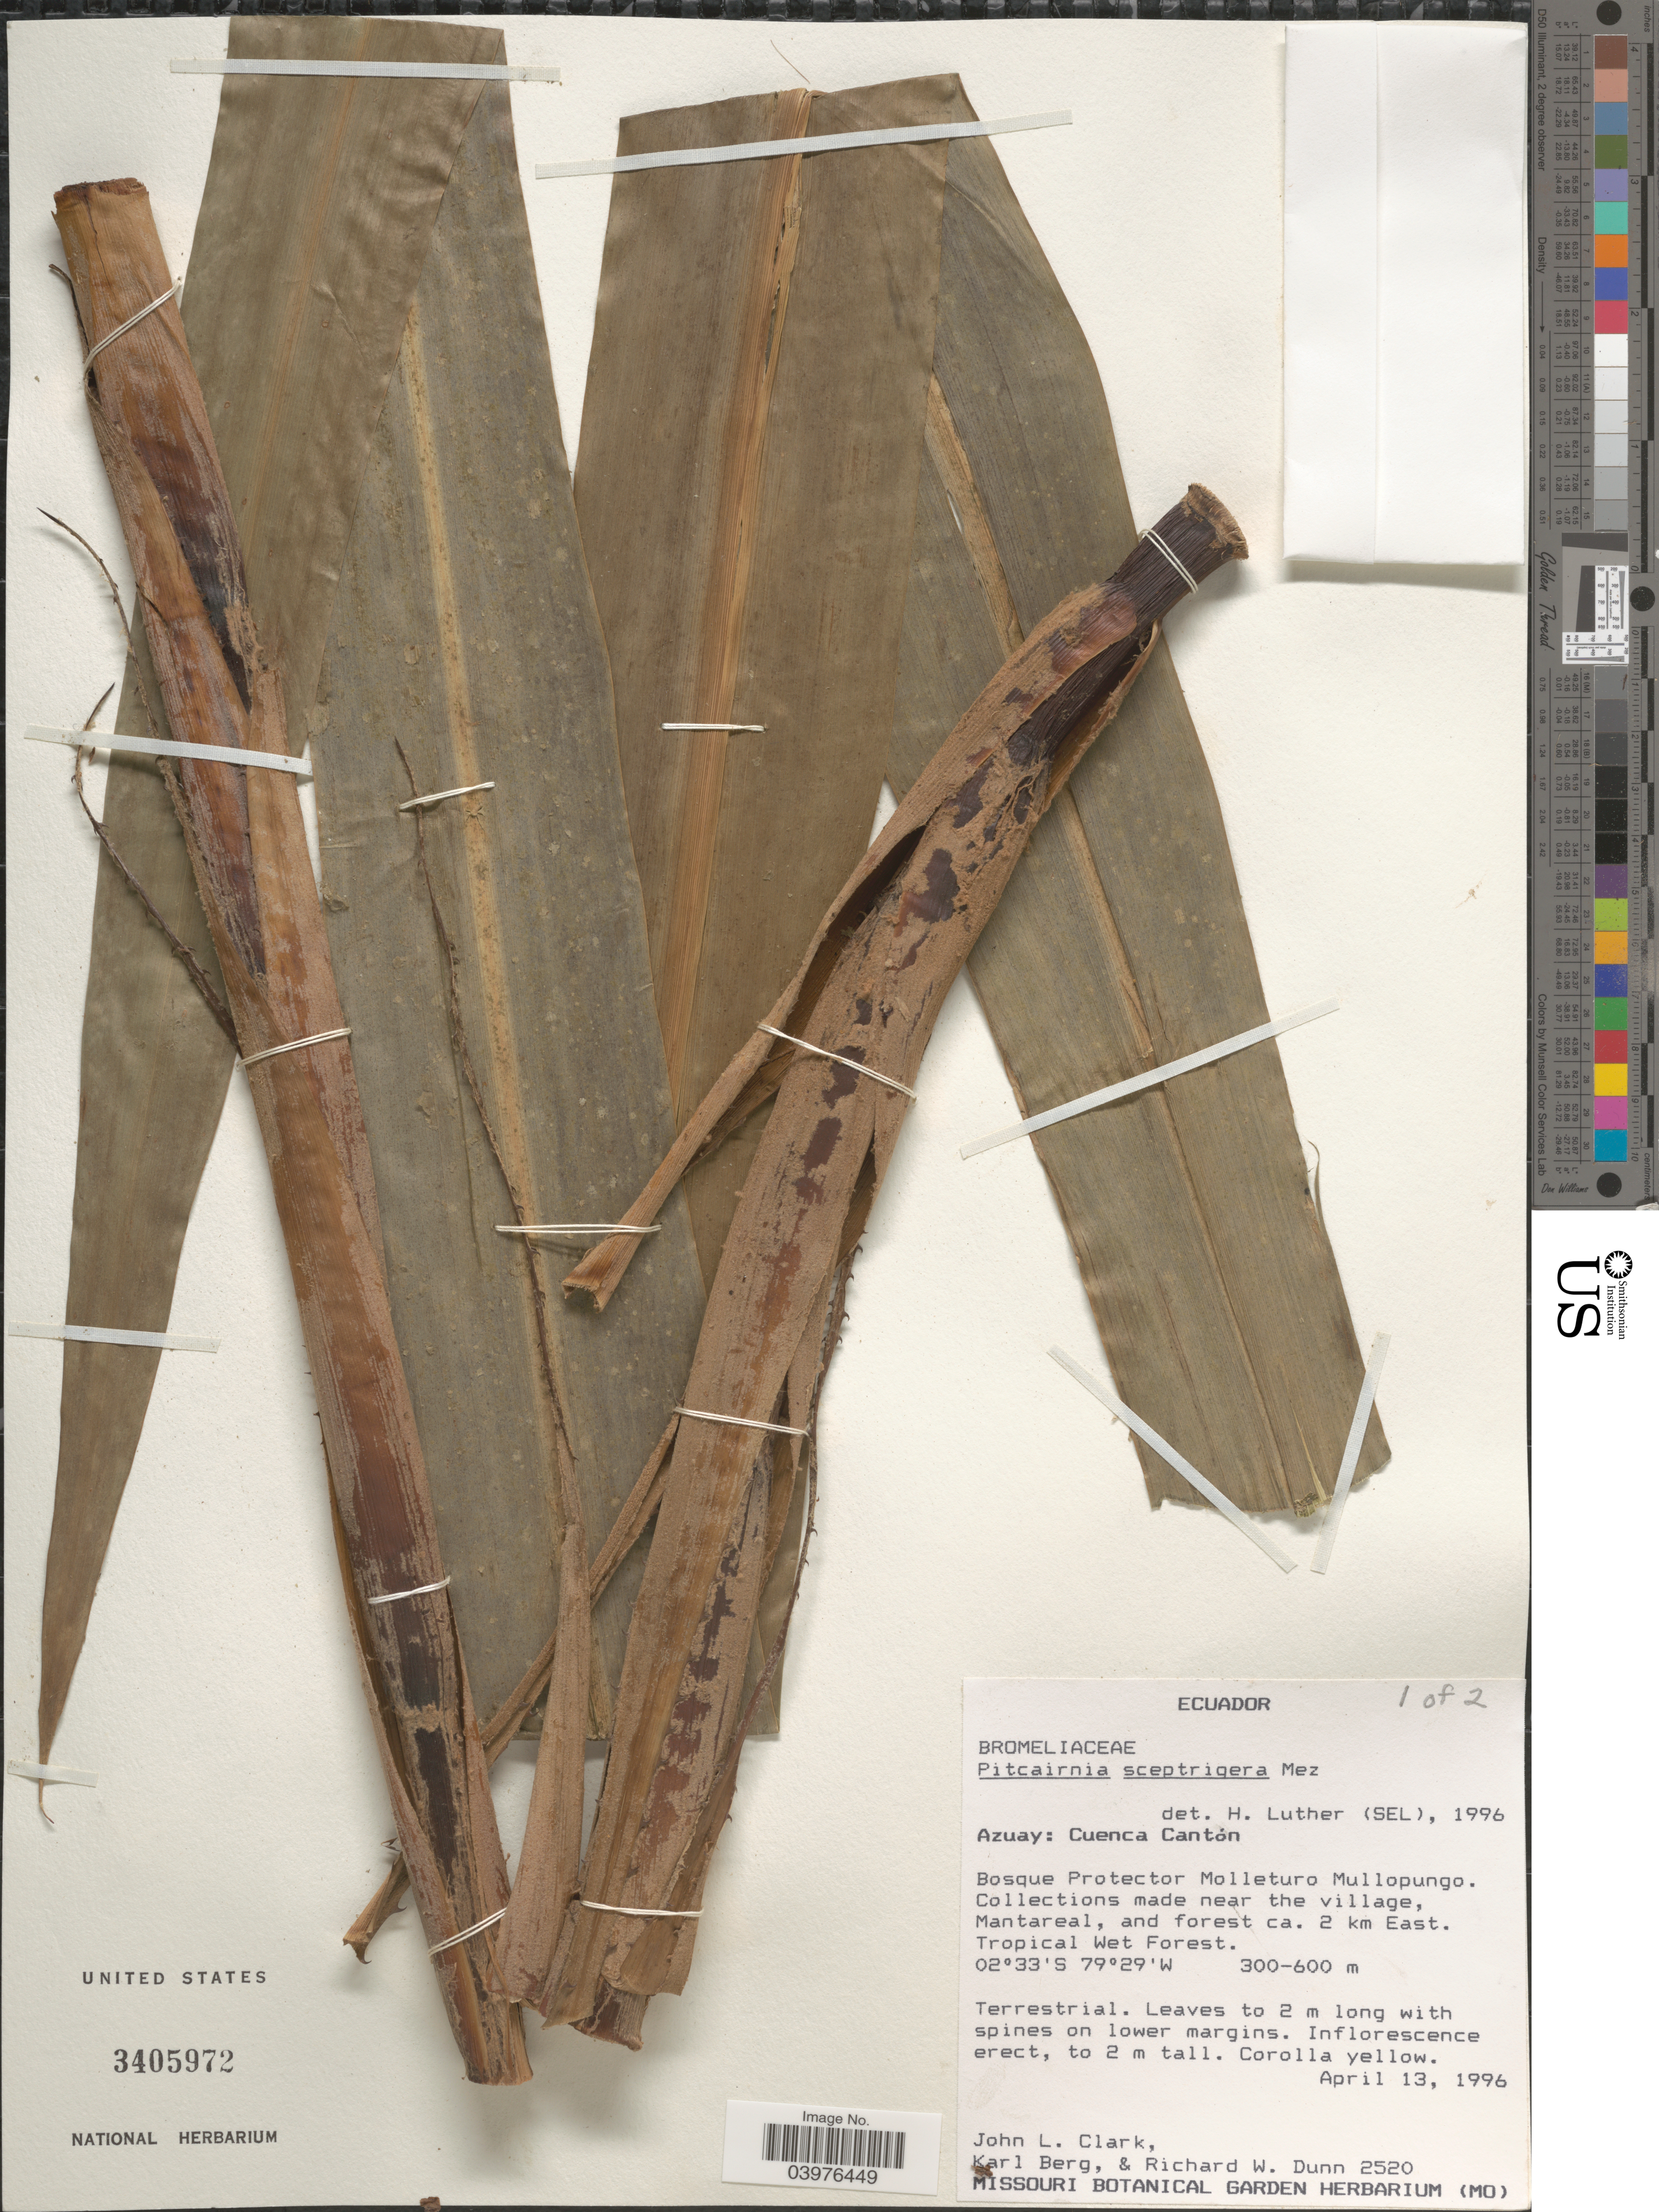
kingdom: Plantae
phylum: Tracheophyta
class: Liliopsida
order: Poales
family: Bromeliaceae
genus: Pitcairnia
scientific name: Pitcairnia sceptrigera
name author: Mez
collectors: J. L. Clark, K. Berg & R. Dunn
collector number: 2520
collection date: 1996-04-13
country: Ecuador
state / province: Azuay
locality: Cuenca Cantón. Bosque Protector Molleturo Mullopungo. Near the village, Mantareal, and forest ca. 2 km East.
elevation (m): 300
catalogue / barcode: US 3405972